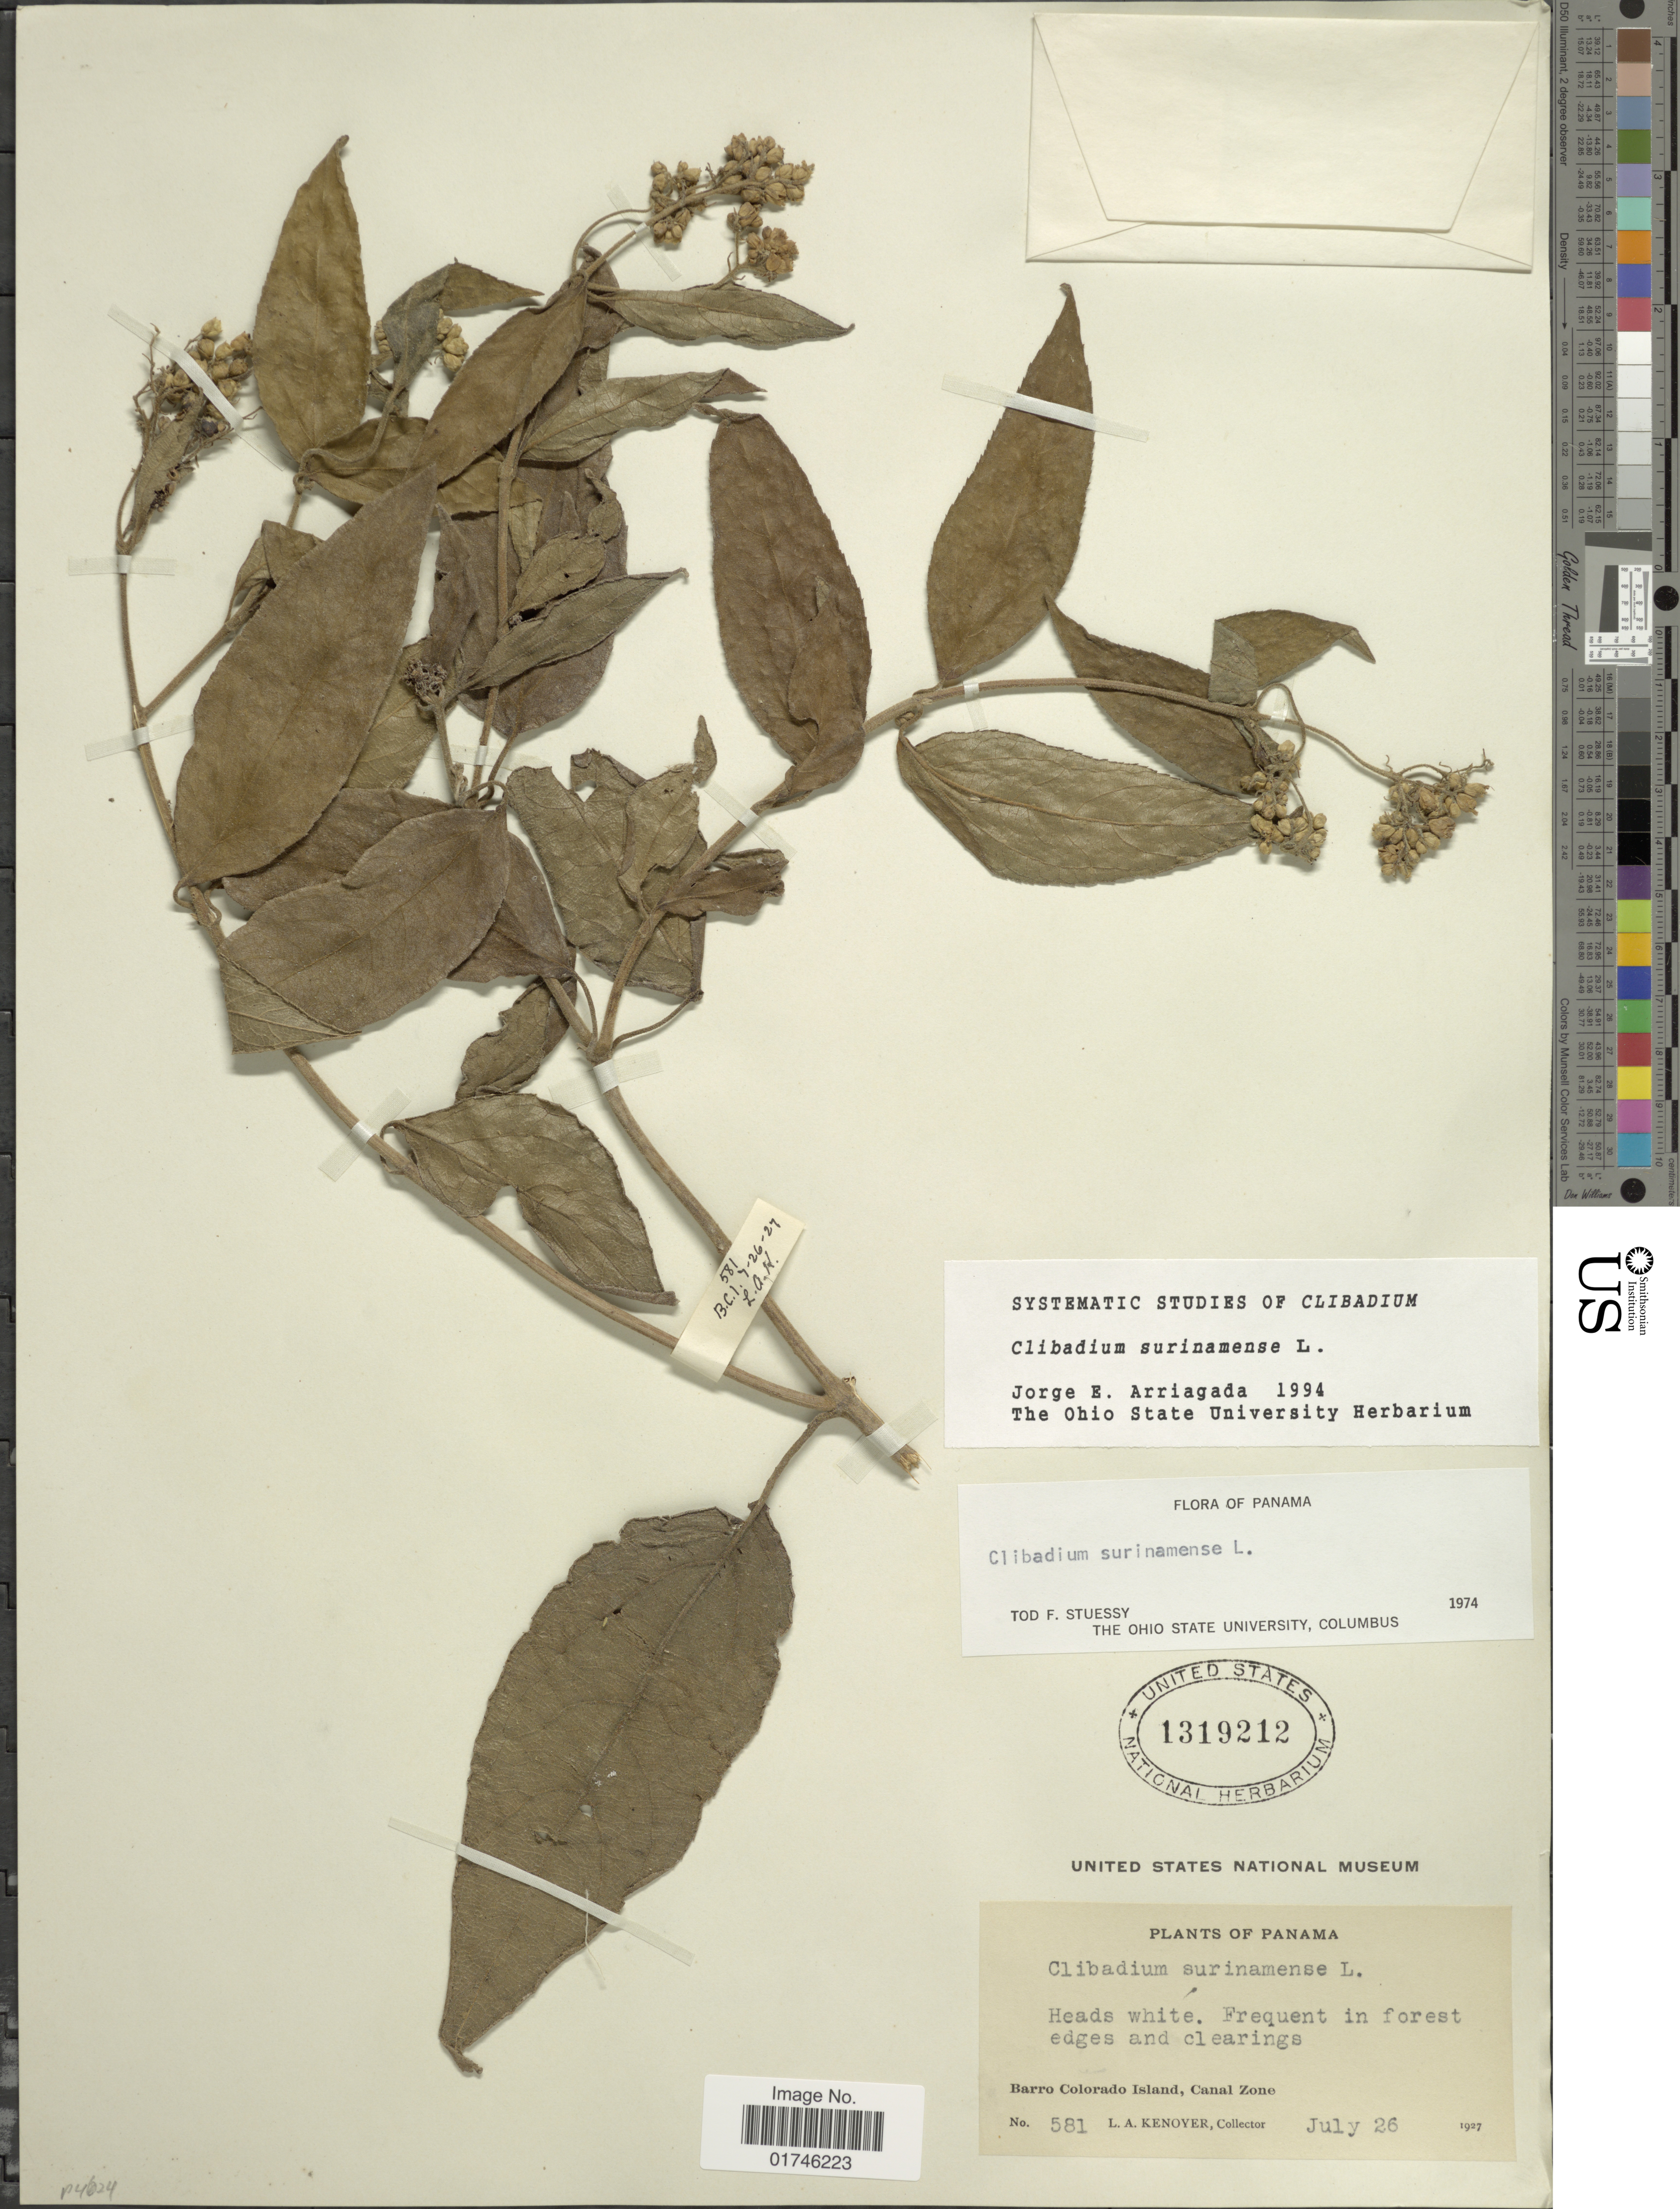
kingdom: Plantae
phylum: Tracheophyta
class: Magnoliopsida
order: Asterales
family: Asteraceae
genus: Clibadium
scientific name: Clibadium surinamense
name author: L.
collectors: L. Kenover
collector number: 581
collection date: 1927-07-26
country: Panama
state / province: Panamá Oeste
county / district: Canal Zone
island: Barro Colorado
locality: Barro Colorado Island, Canal Zone.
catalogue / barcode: US 1319212